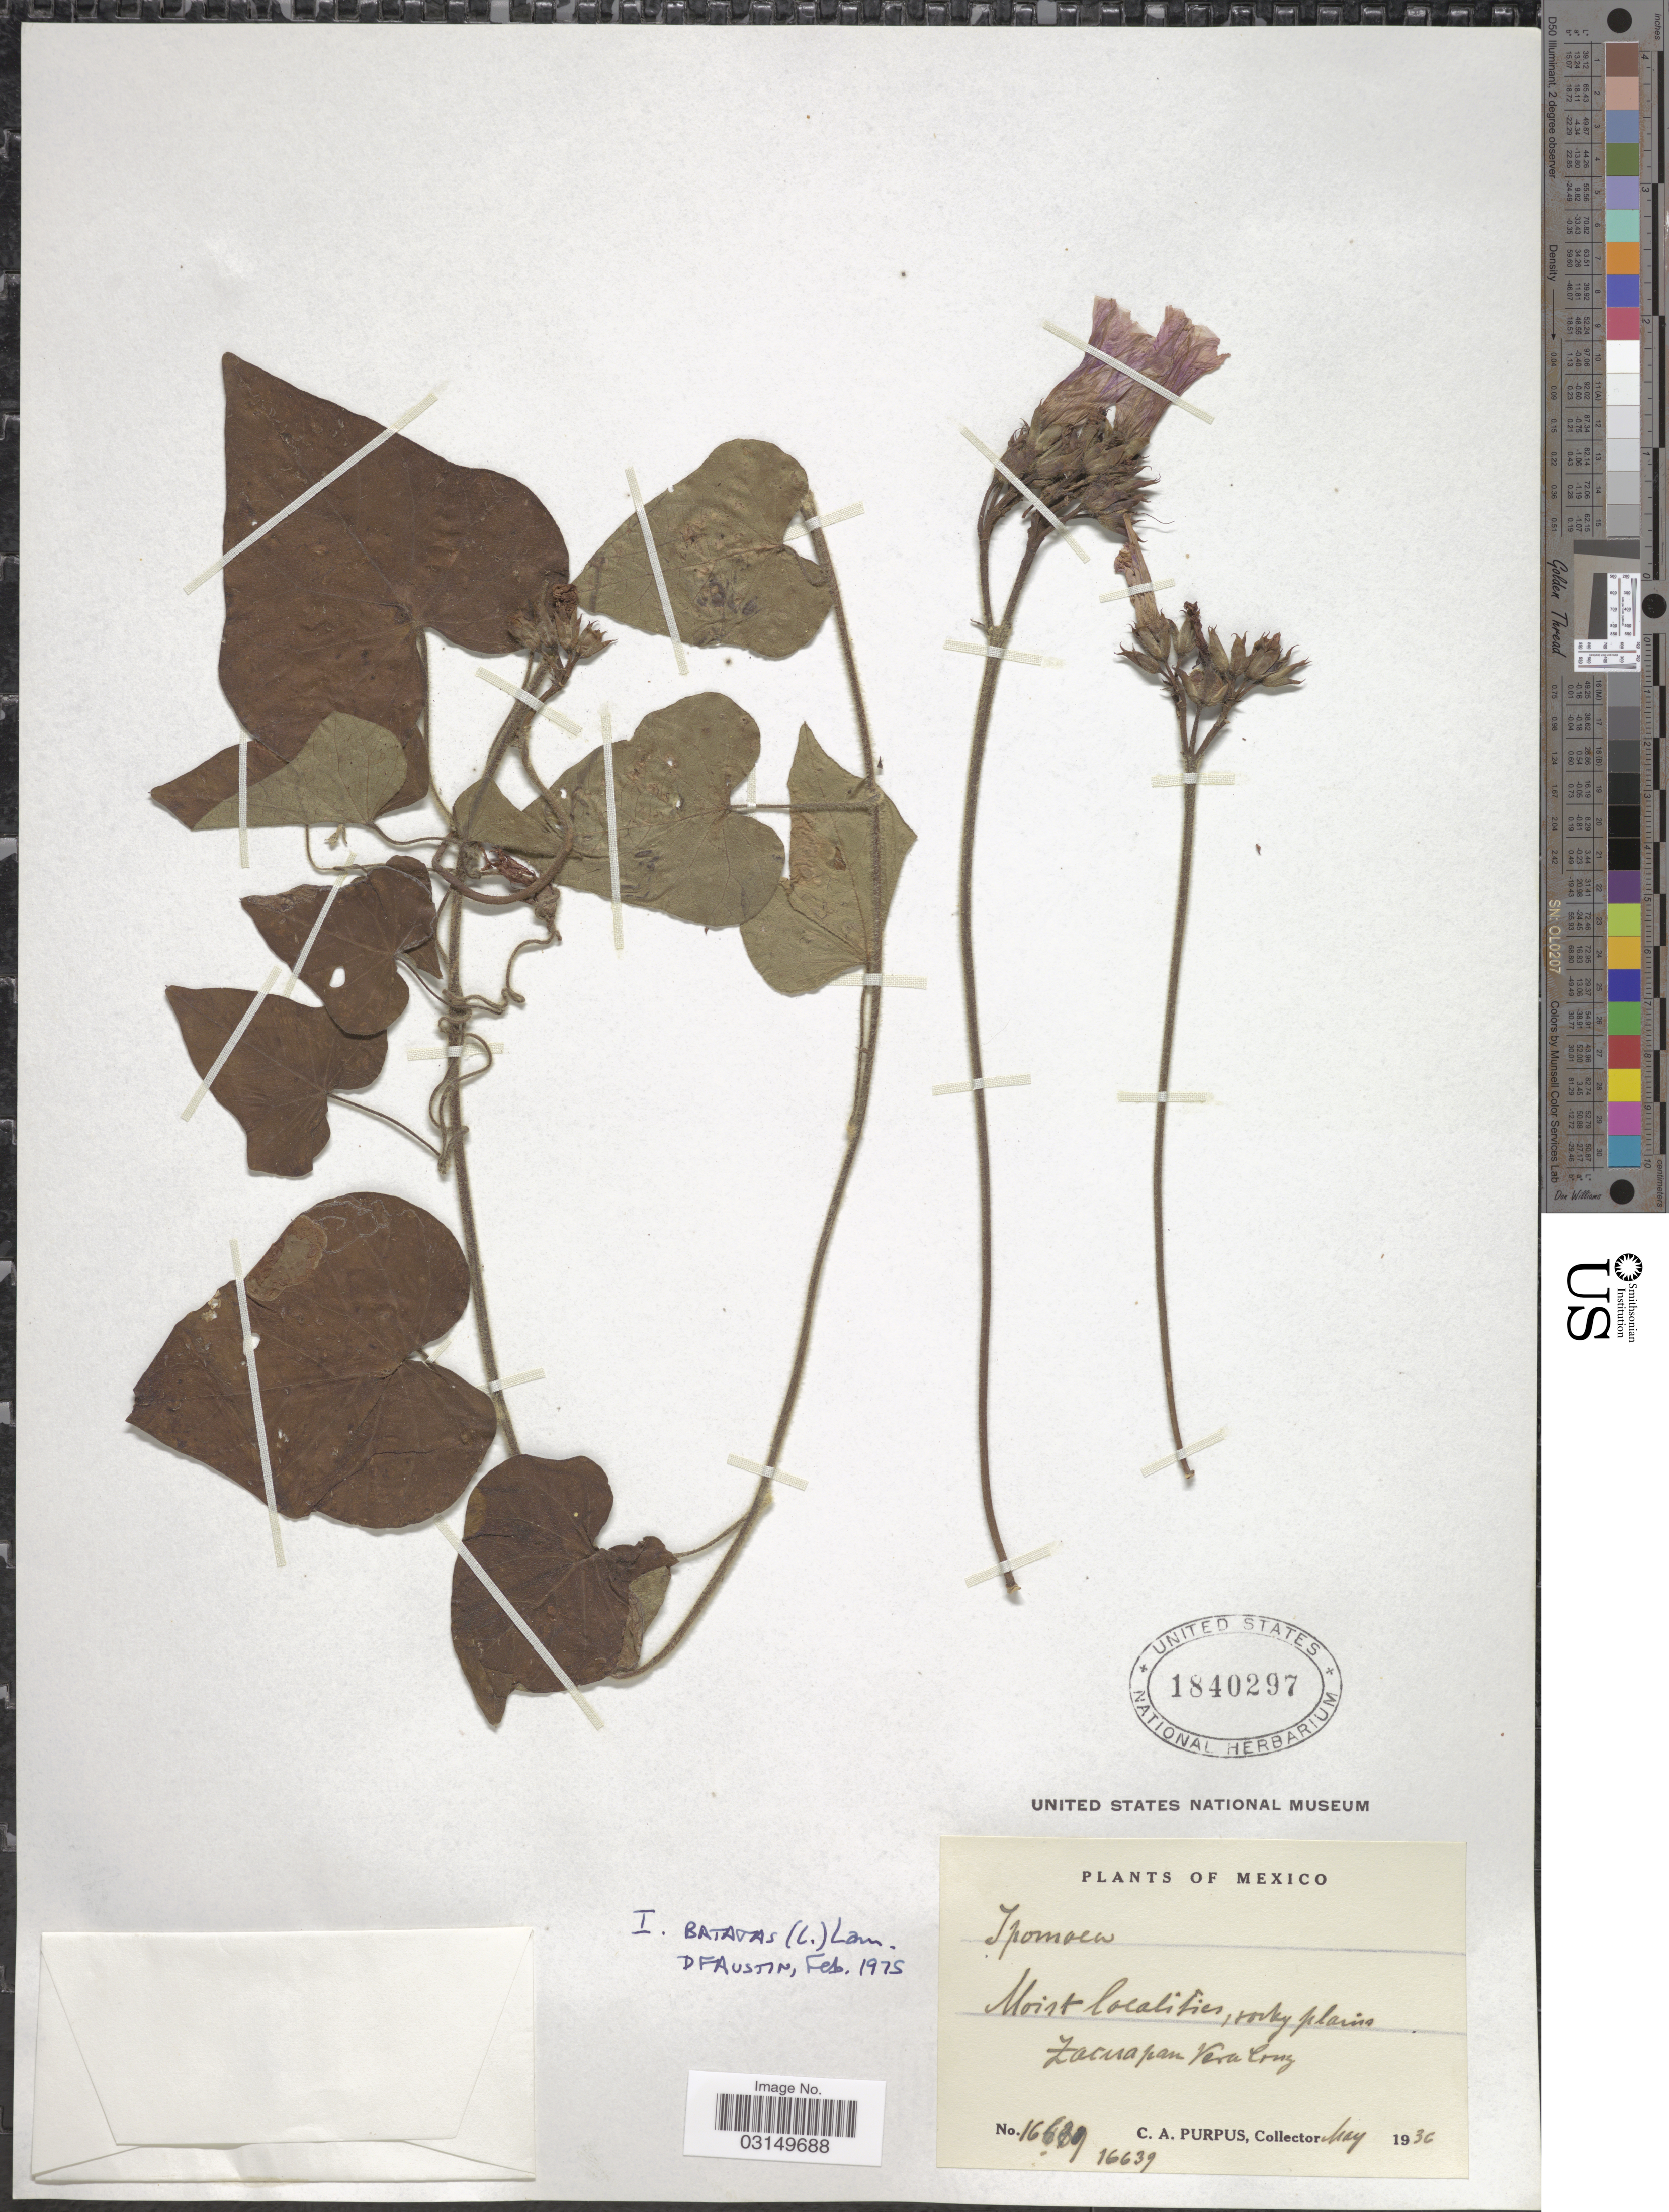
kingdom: Plantae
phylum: Tracheophyta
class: Magnoliopsida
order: Solanales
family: Convolvulaceae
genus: Ipomoea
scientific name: Ipomoea batatas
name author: (L.) Lam.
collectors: C. A. Purpus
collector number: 16639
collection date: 1936-05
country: Mexico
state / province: Veracruz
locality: Zacuapan, Vera Cruz.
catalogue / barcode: US 1840297